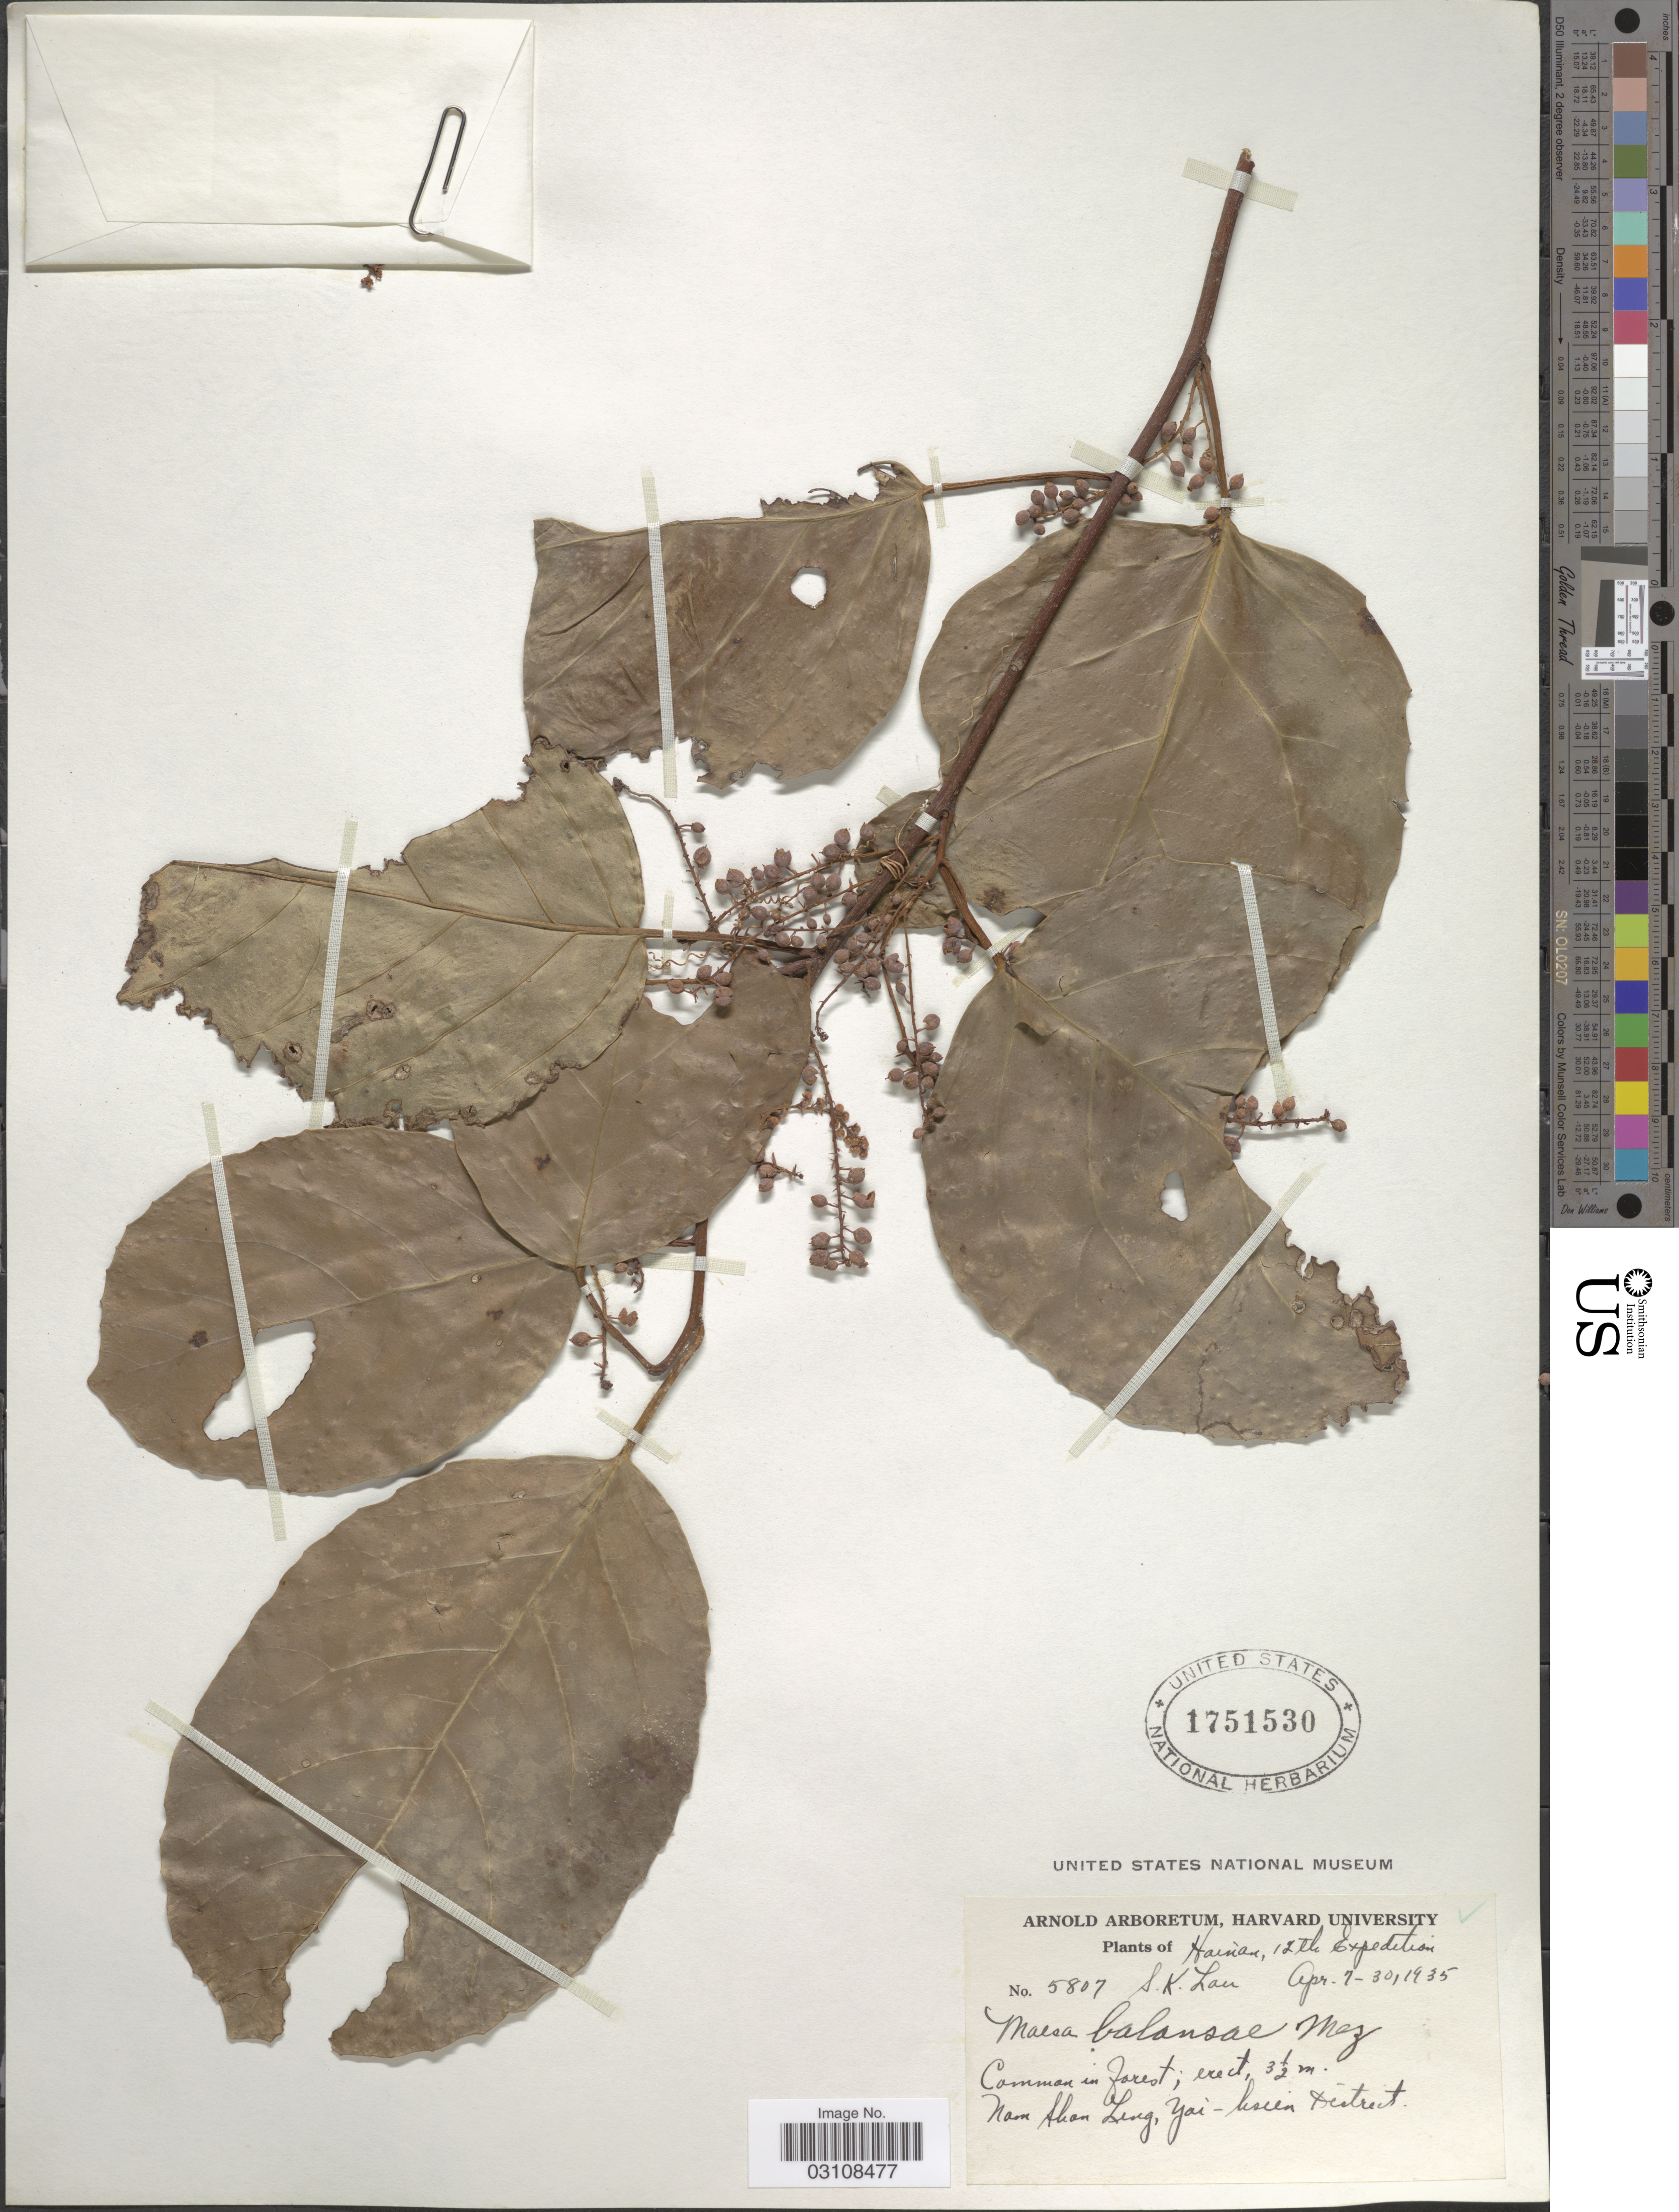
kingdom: Plantae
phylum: Tracheophyta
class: Magnoliopsida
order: Ericales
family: Primulaceae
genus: Maesa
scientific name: Maesa balansae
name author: Mez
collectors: S. K. Lau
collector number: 5807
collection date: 1935-04-07/1935-04-30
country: China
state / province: Hainan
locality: Nam Shan Ling, Yai-hsien District.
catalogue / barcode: US 1751530